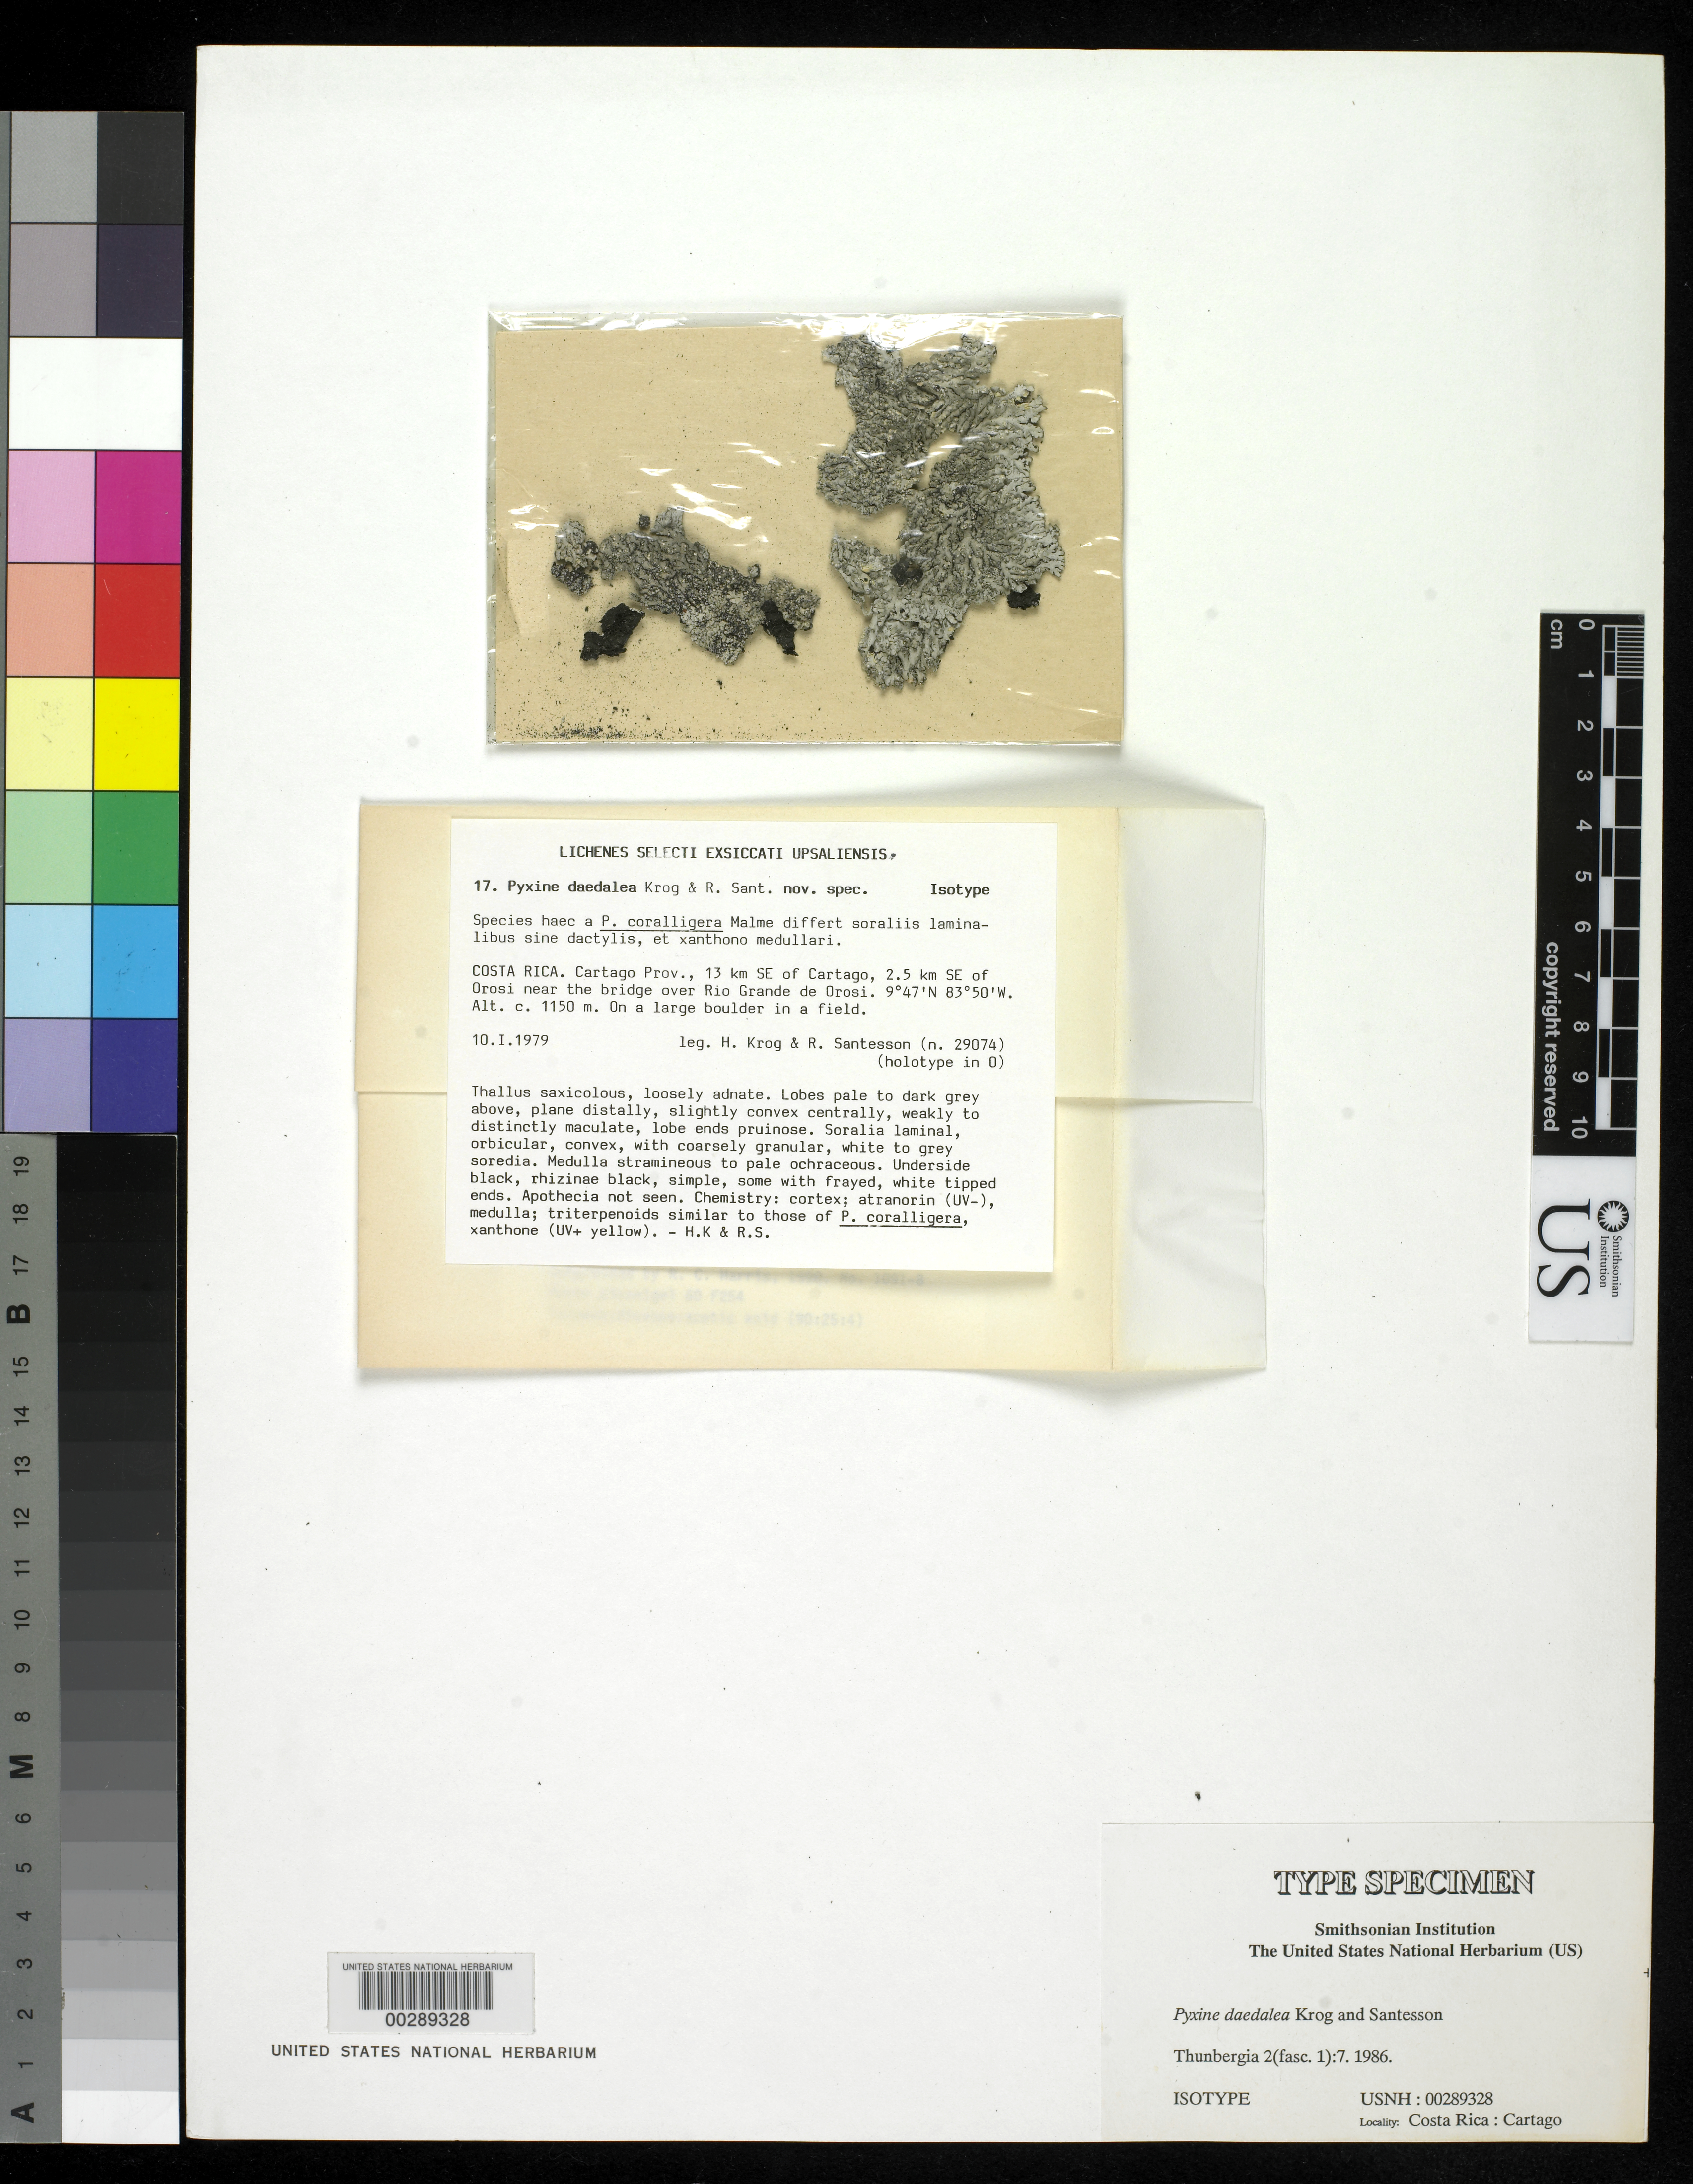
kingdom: Fungi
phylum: Ascomycota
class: Lecanoromycetes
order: Caliciales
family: Caliciaceae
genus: Pyxine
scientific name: Pyxine daedalea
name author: Krog & R. Sant.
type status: Isotype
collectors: H. Krog & R. Santesson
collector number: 29074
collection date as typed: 10 Jan 1979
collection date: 1979-01-10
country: Costa Rica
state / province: Cartago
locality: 13 km SE of Cartago, 2.5 km SE of Orosi near bridge over Rio Grande de Orosi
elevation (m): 1150